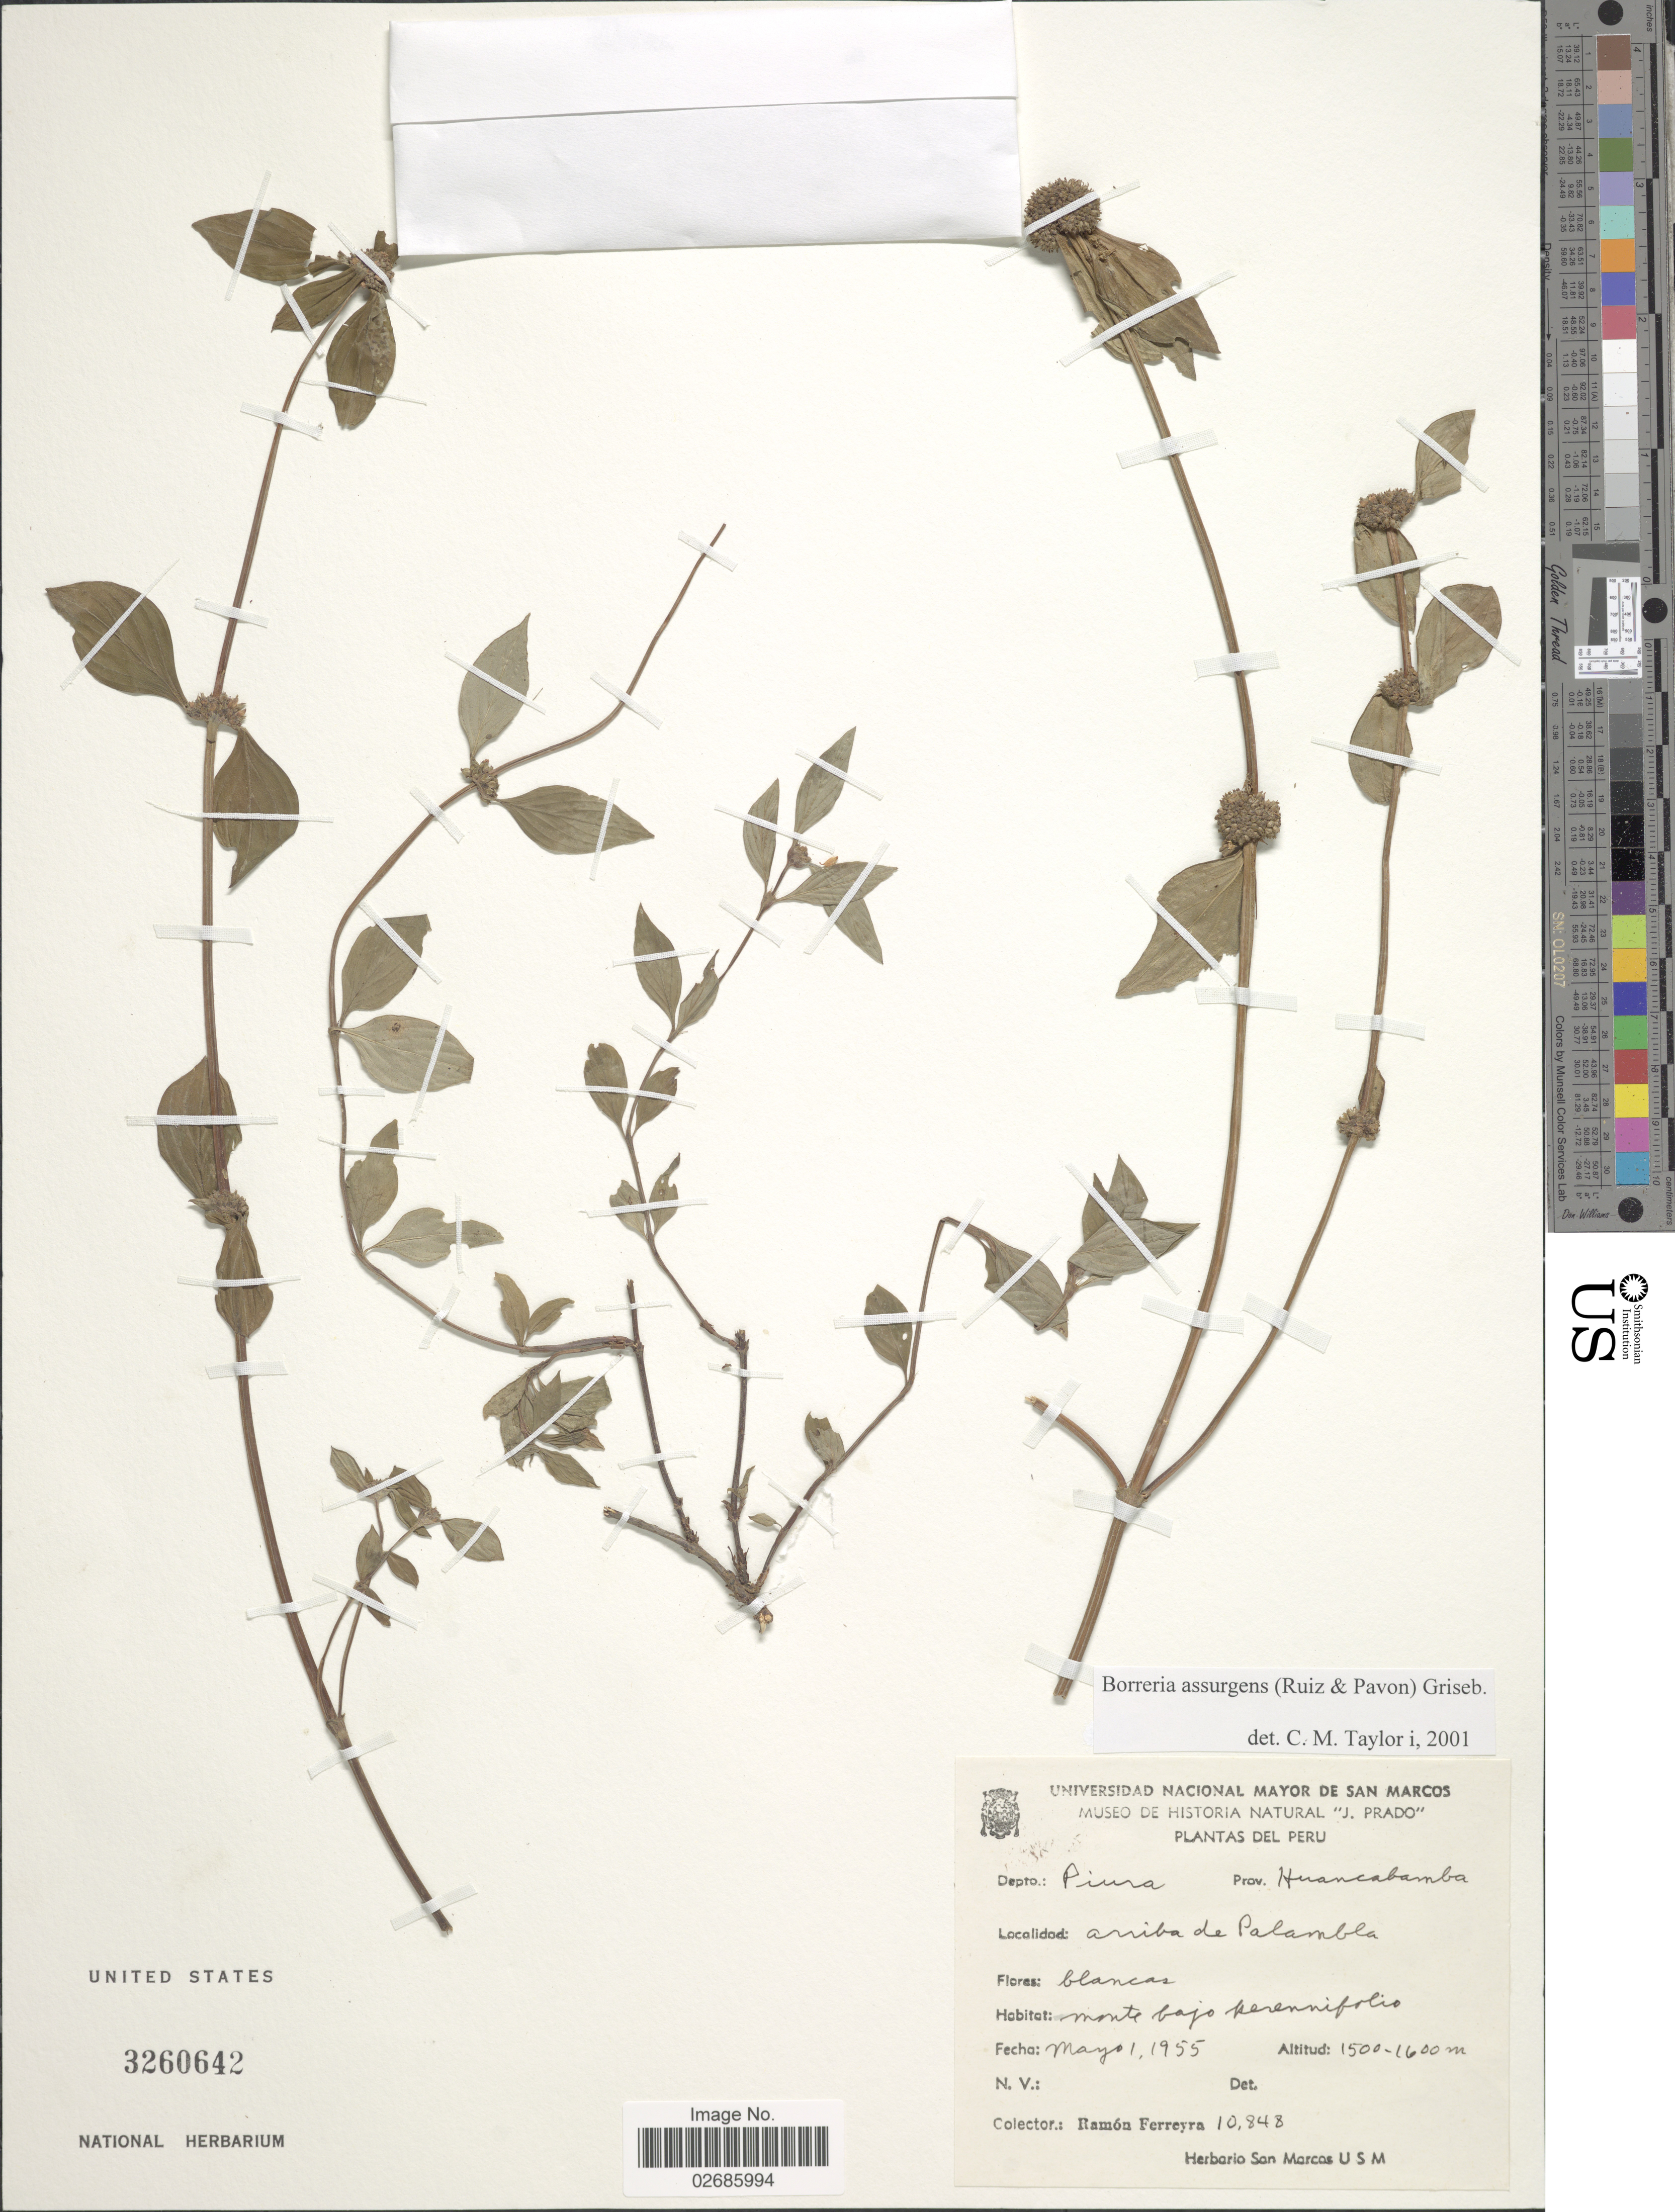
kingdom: Plantae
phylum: Tracheophyta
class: Magnoliopsida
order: Gentianales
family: Rubiaceae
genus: Borreria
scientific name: Borreria assurgens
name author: (Ruiz & Pav.) Griseb.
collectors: R. A. Ferreyra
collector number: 10848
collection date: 1955-05-01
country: Peru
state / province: Piura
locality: Depto. Piura, Prov. Huancabamba, arriba de Palambla, monte bajo perennifolio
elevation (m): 1500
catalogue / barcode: US 3260642